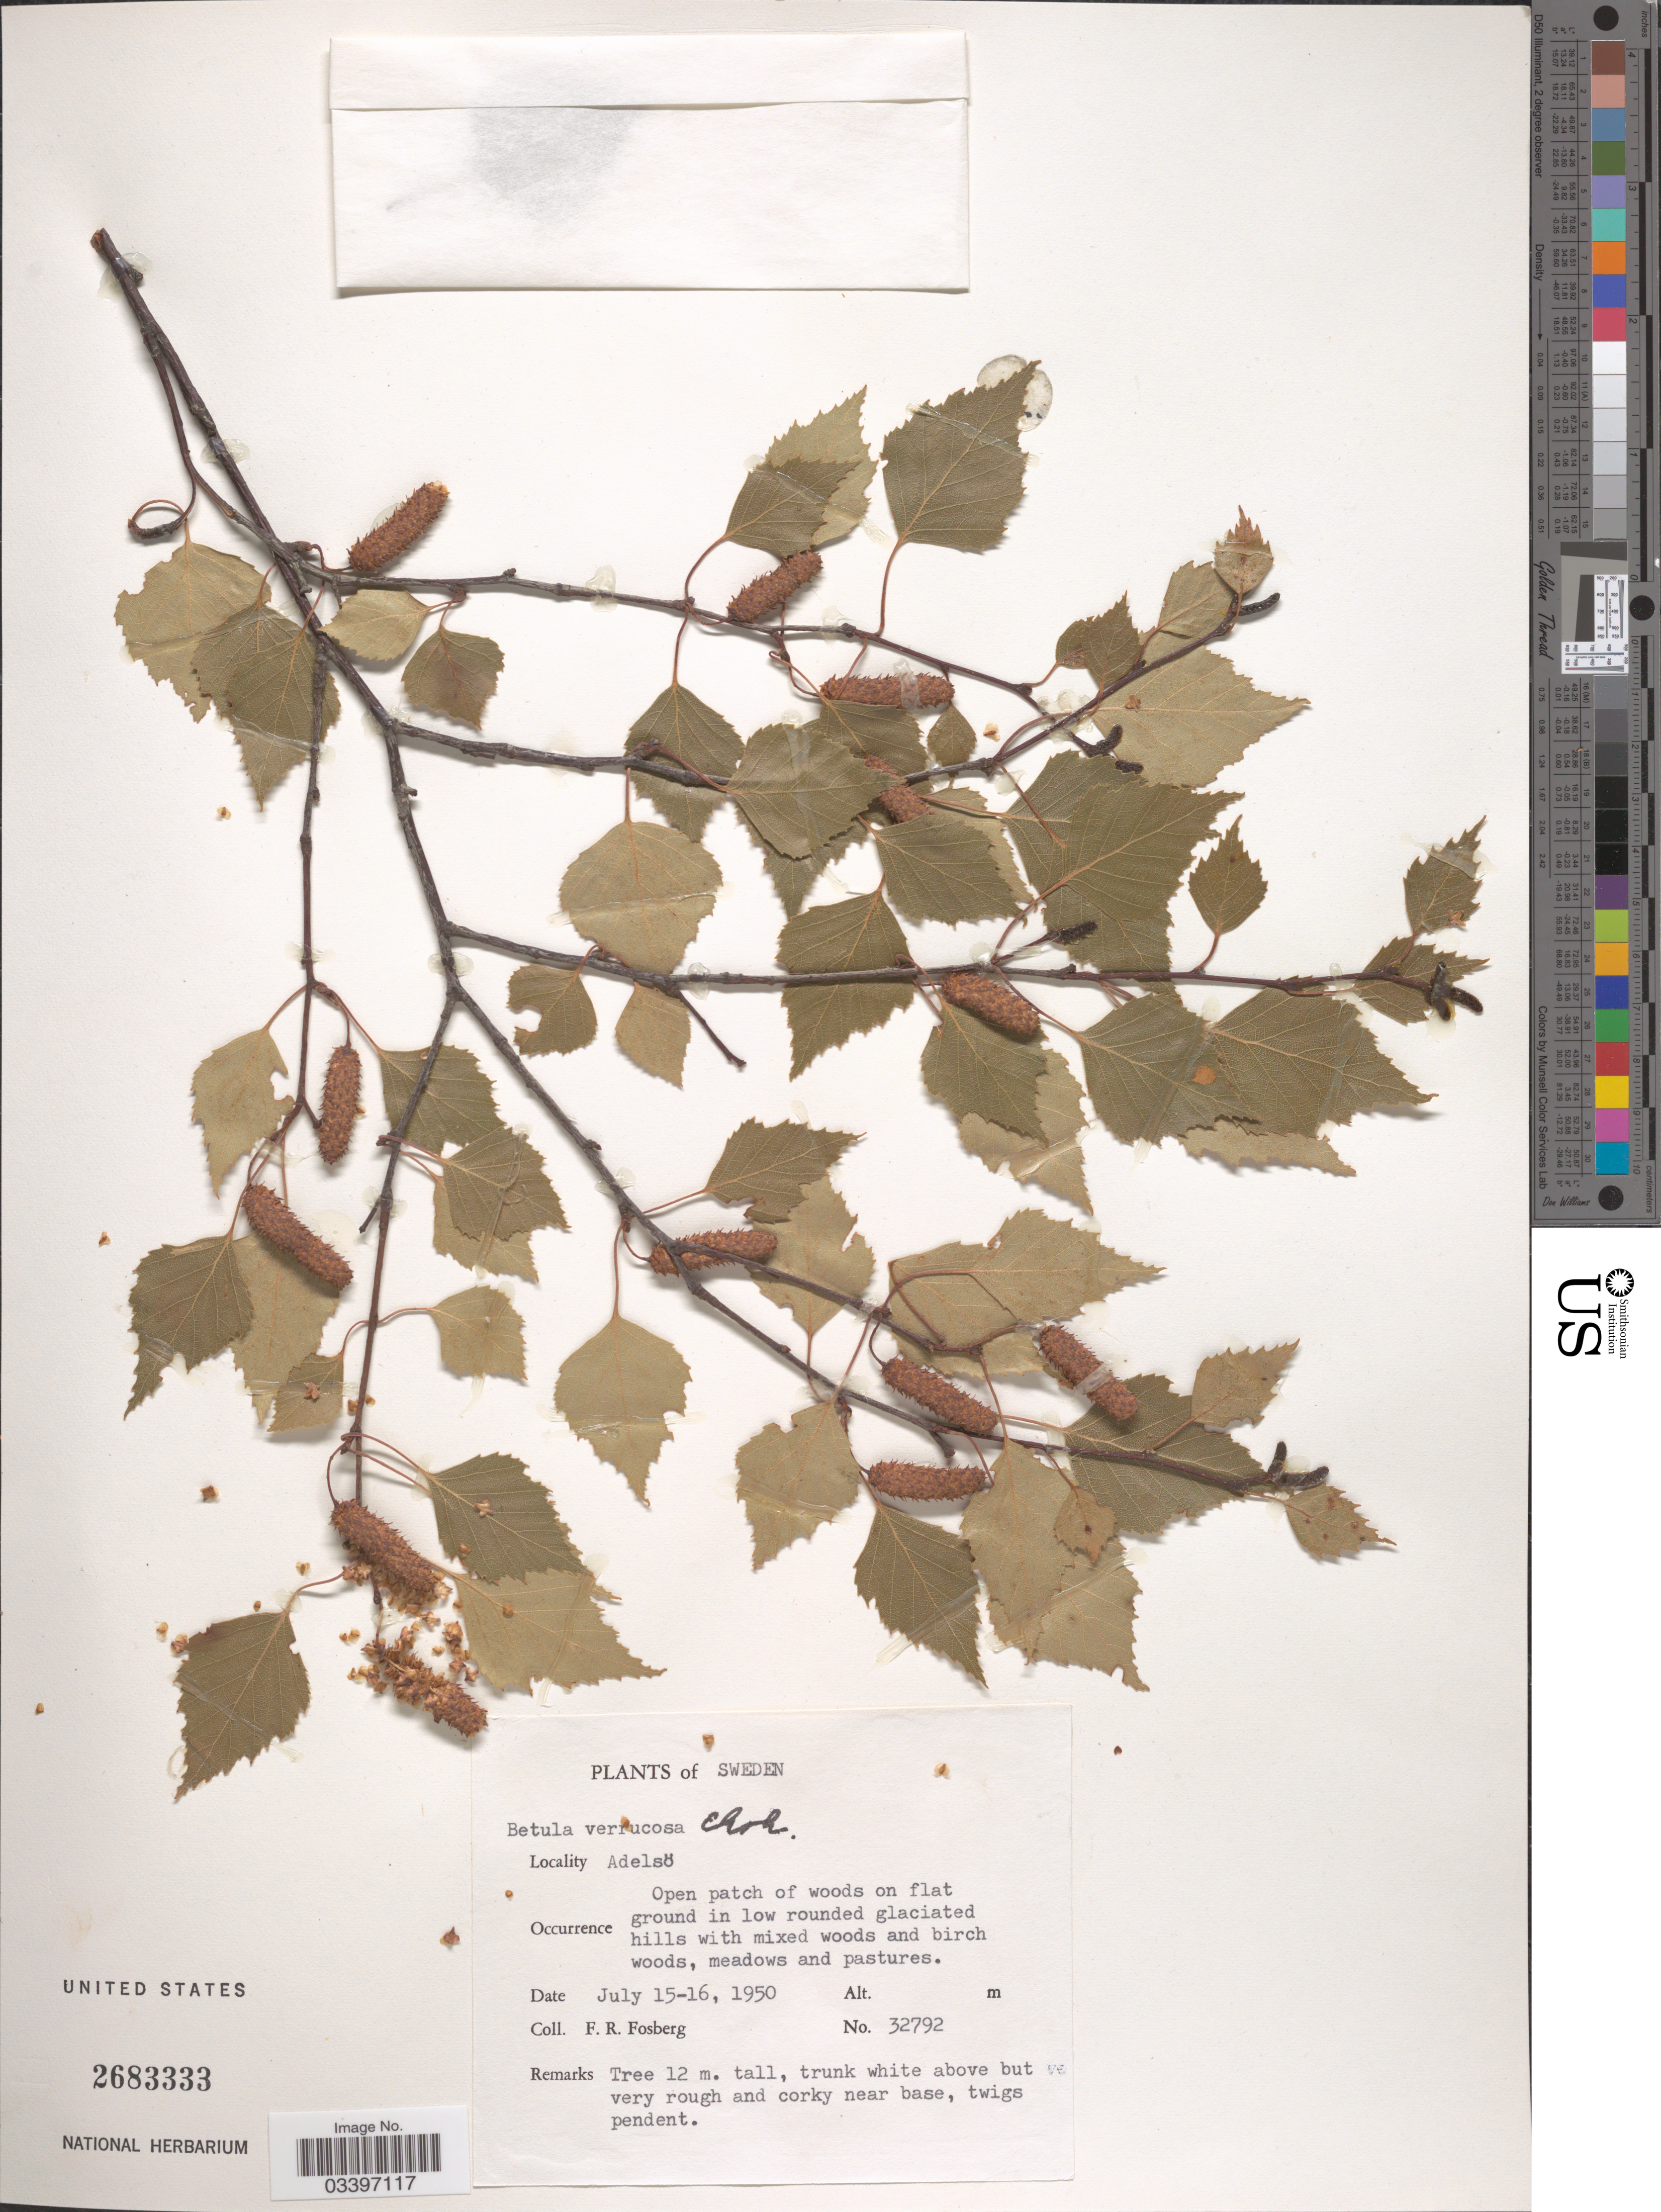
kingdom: Plantae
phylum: Tracheophyta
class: Magnoliopsida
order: Fagales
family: Betulaceae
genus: Betula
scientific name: Betula verrucosa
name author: Ehrh.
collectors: F. R. Fosberg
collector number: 32792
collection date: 1950-07-15/1950-07-16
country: Sweden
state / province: Stockholm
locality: Adelsö.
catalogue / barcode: US 2683333